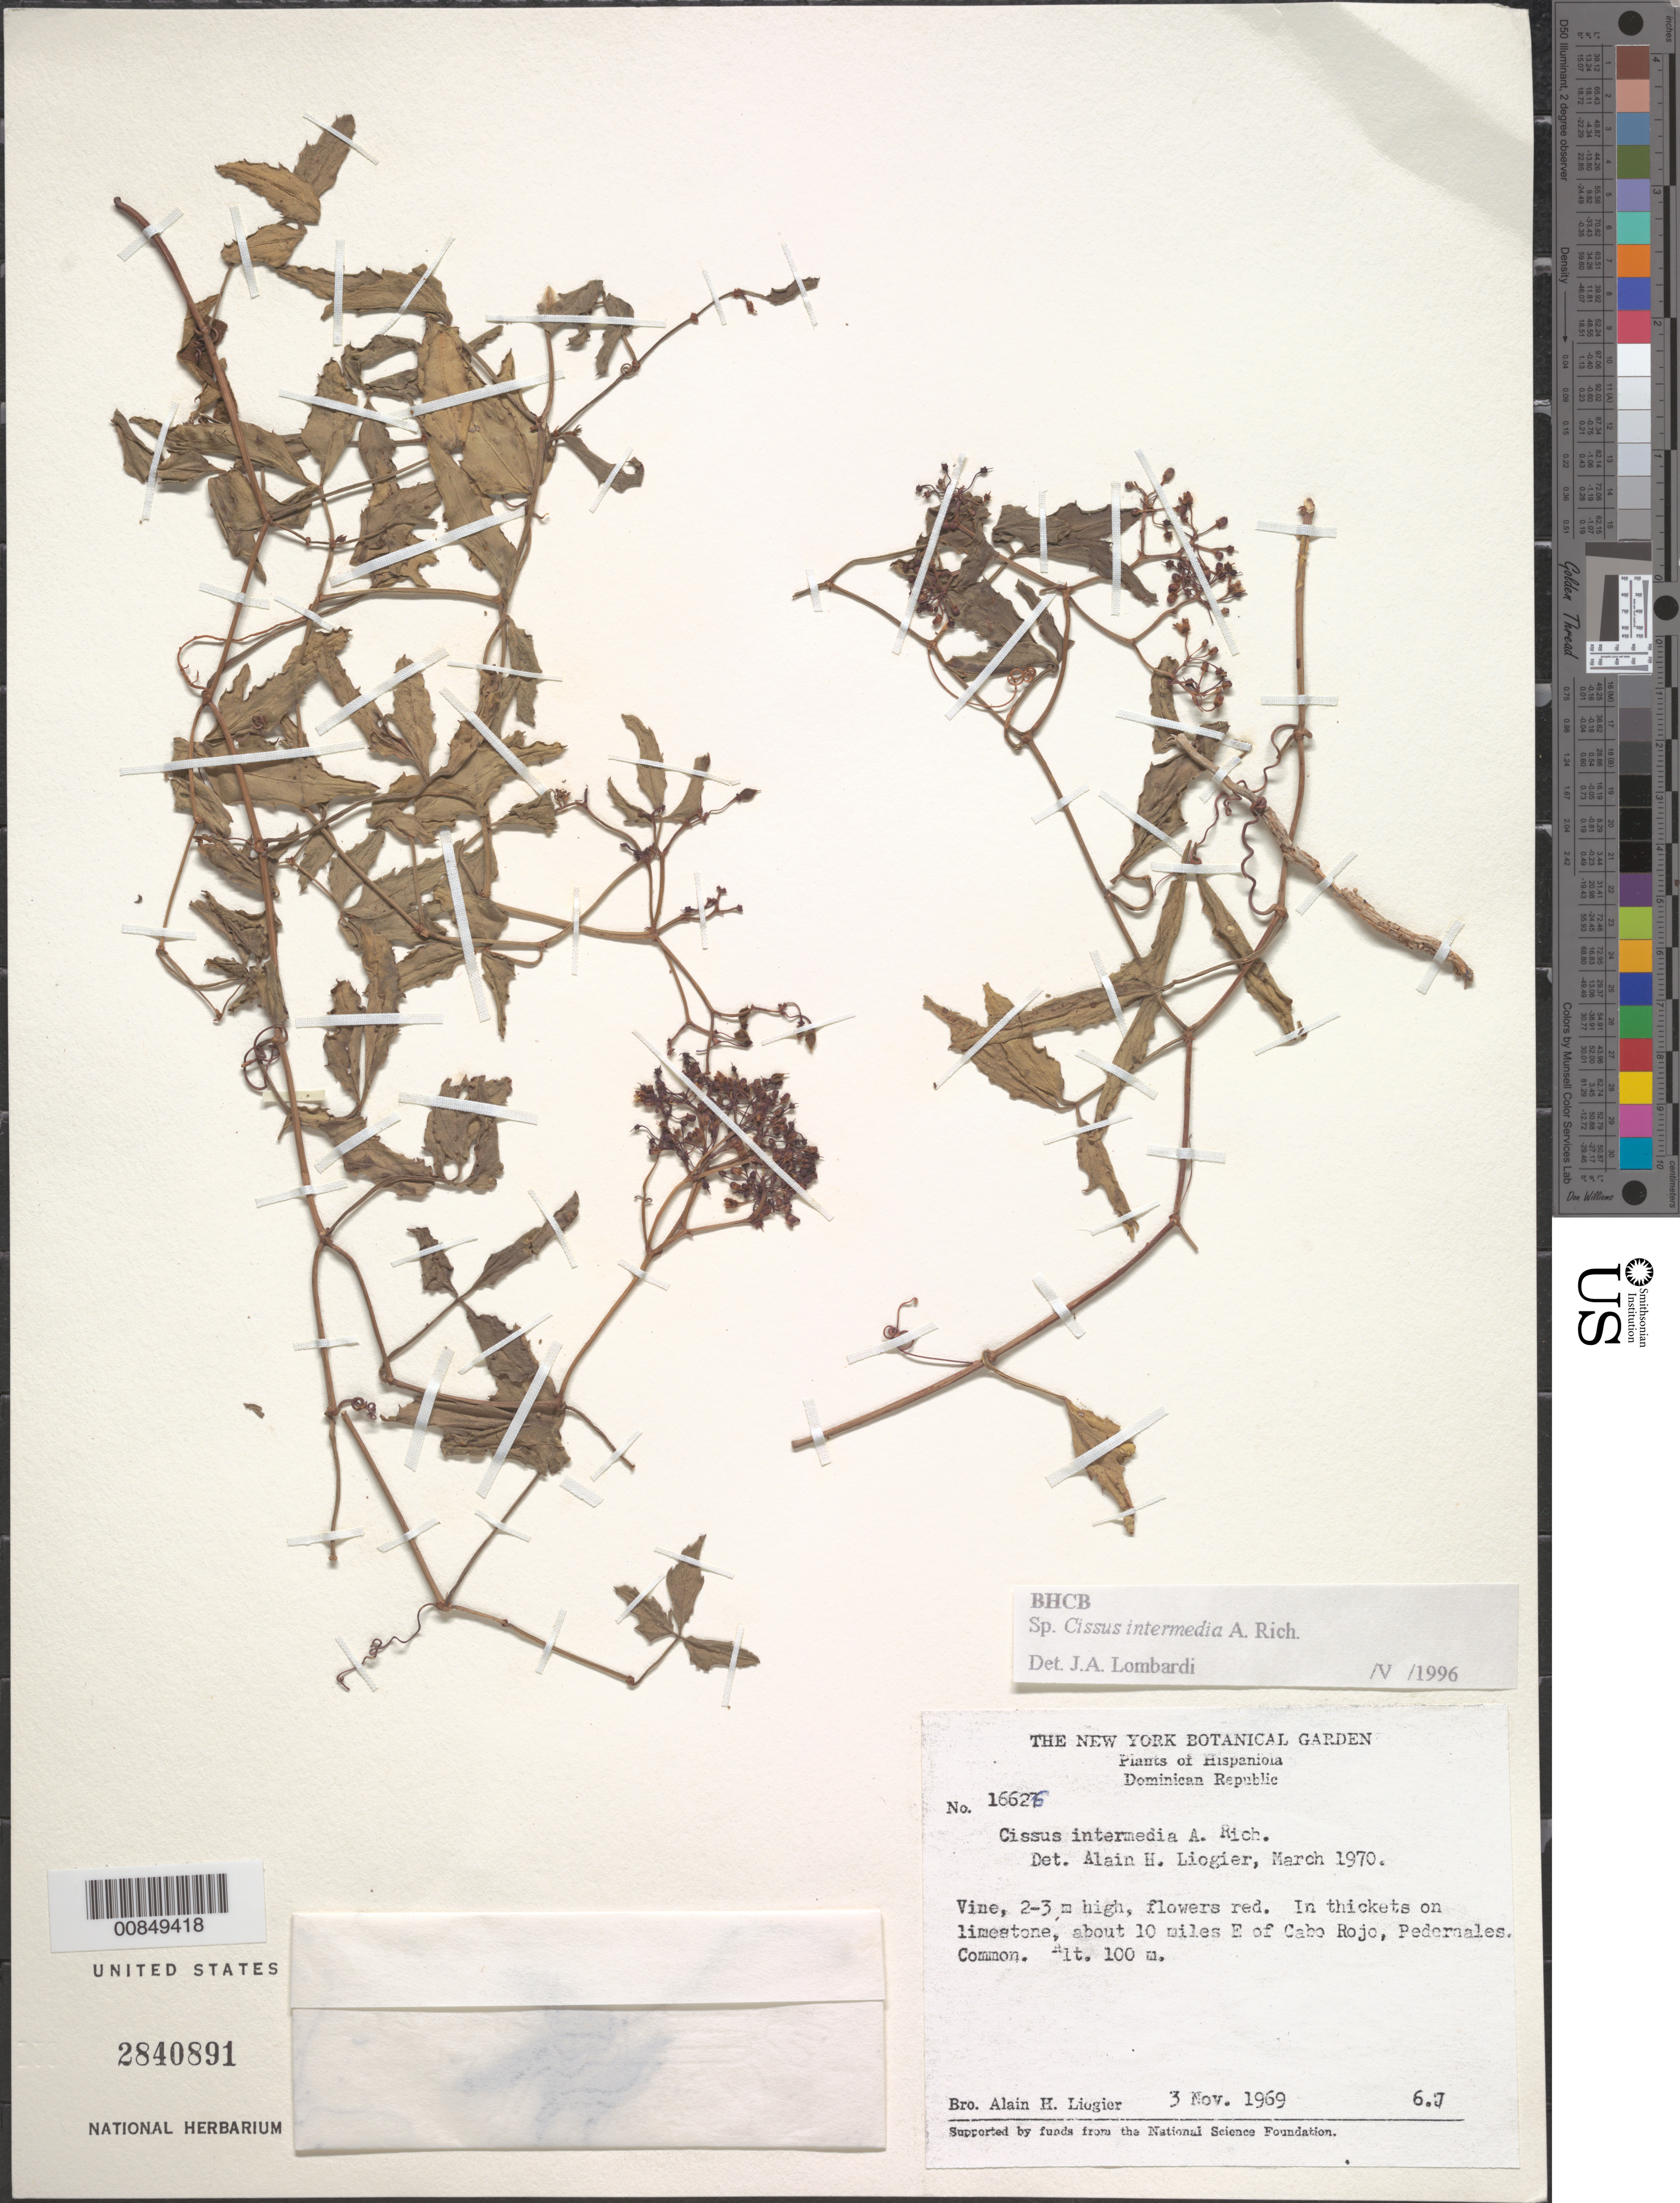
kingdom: Plantae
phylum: Tracheophyta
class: Magnoliopsida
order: Vitales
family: Vitaceae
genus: Cissus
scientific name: Cissus intermedia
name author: A. Rich.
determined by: Lombardi, Julio A.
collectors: A. H. Liogier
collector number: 16626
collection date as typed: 03 Nov 1969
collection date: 1969-11-03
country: Dominican Republic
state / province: Pedernales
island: Hispaniola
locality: About 10 miles E of Cabo Rojo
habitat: In thickets on limestone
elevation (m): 100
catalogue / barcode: US 2840891